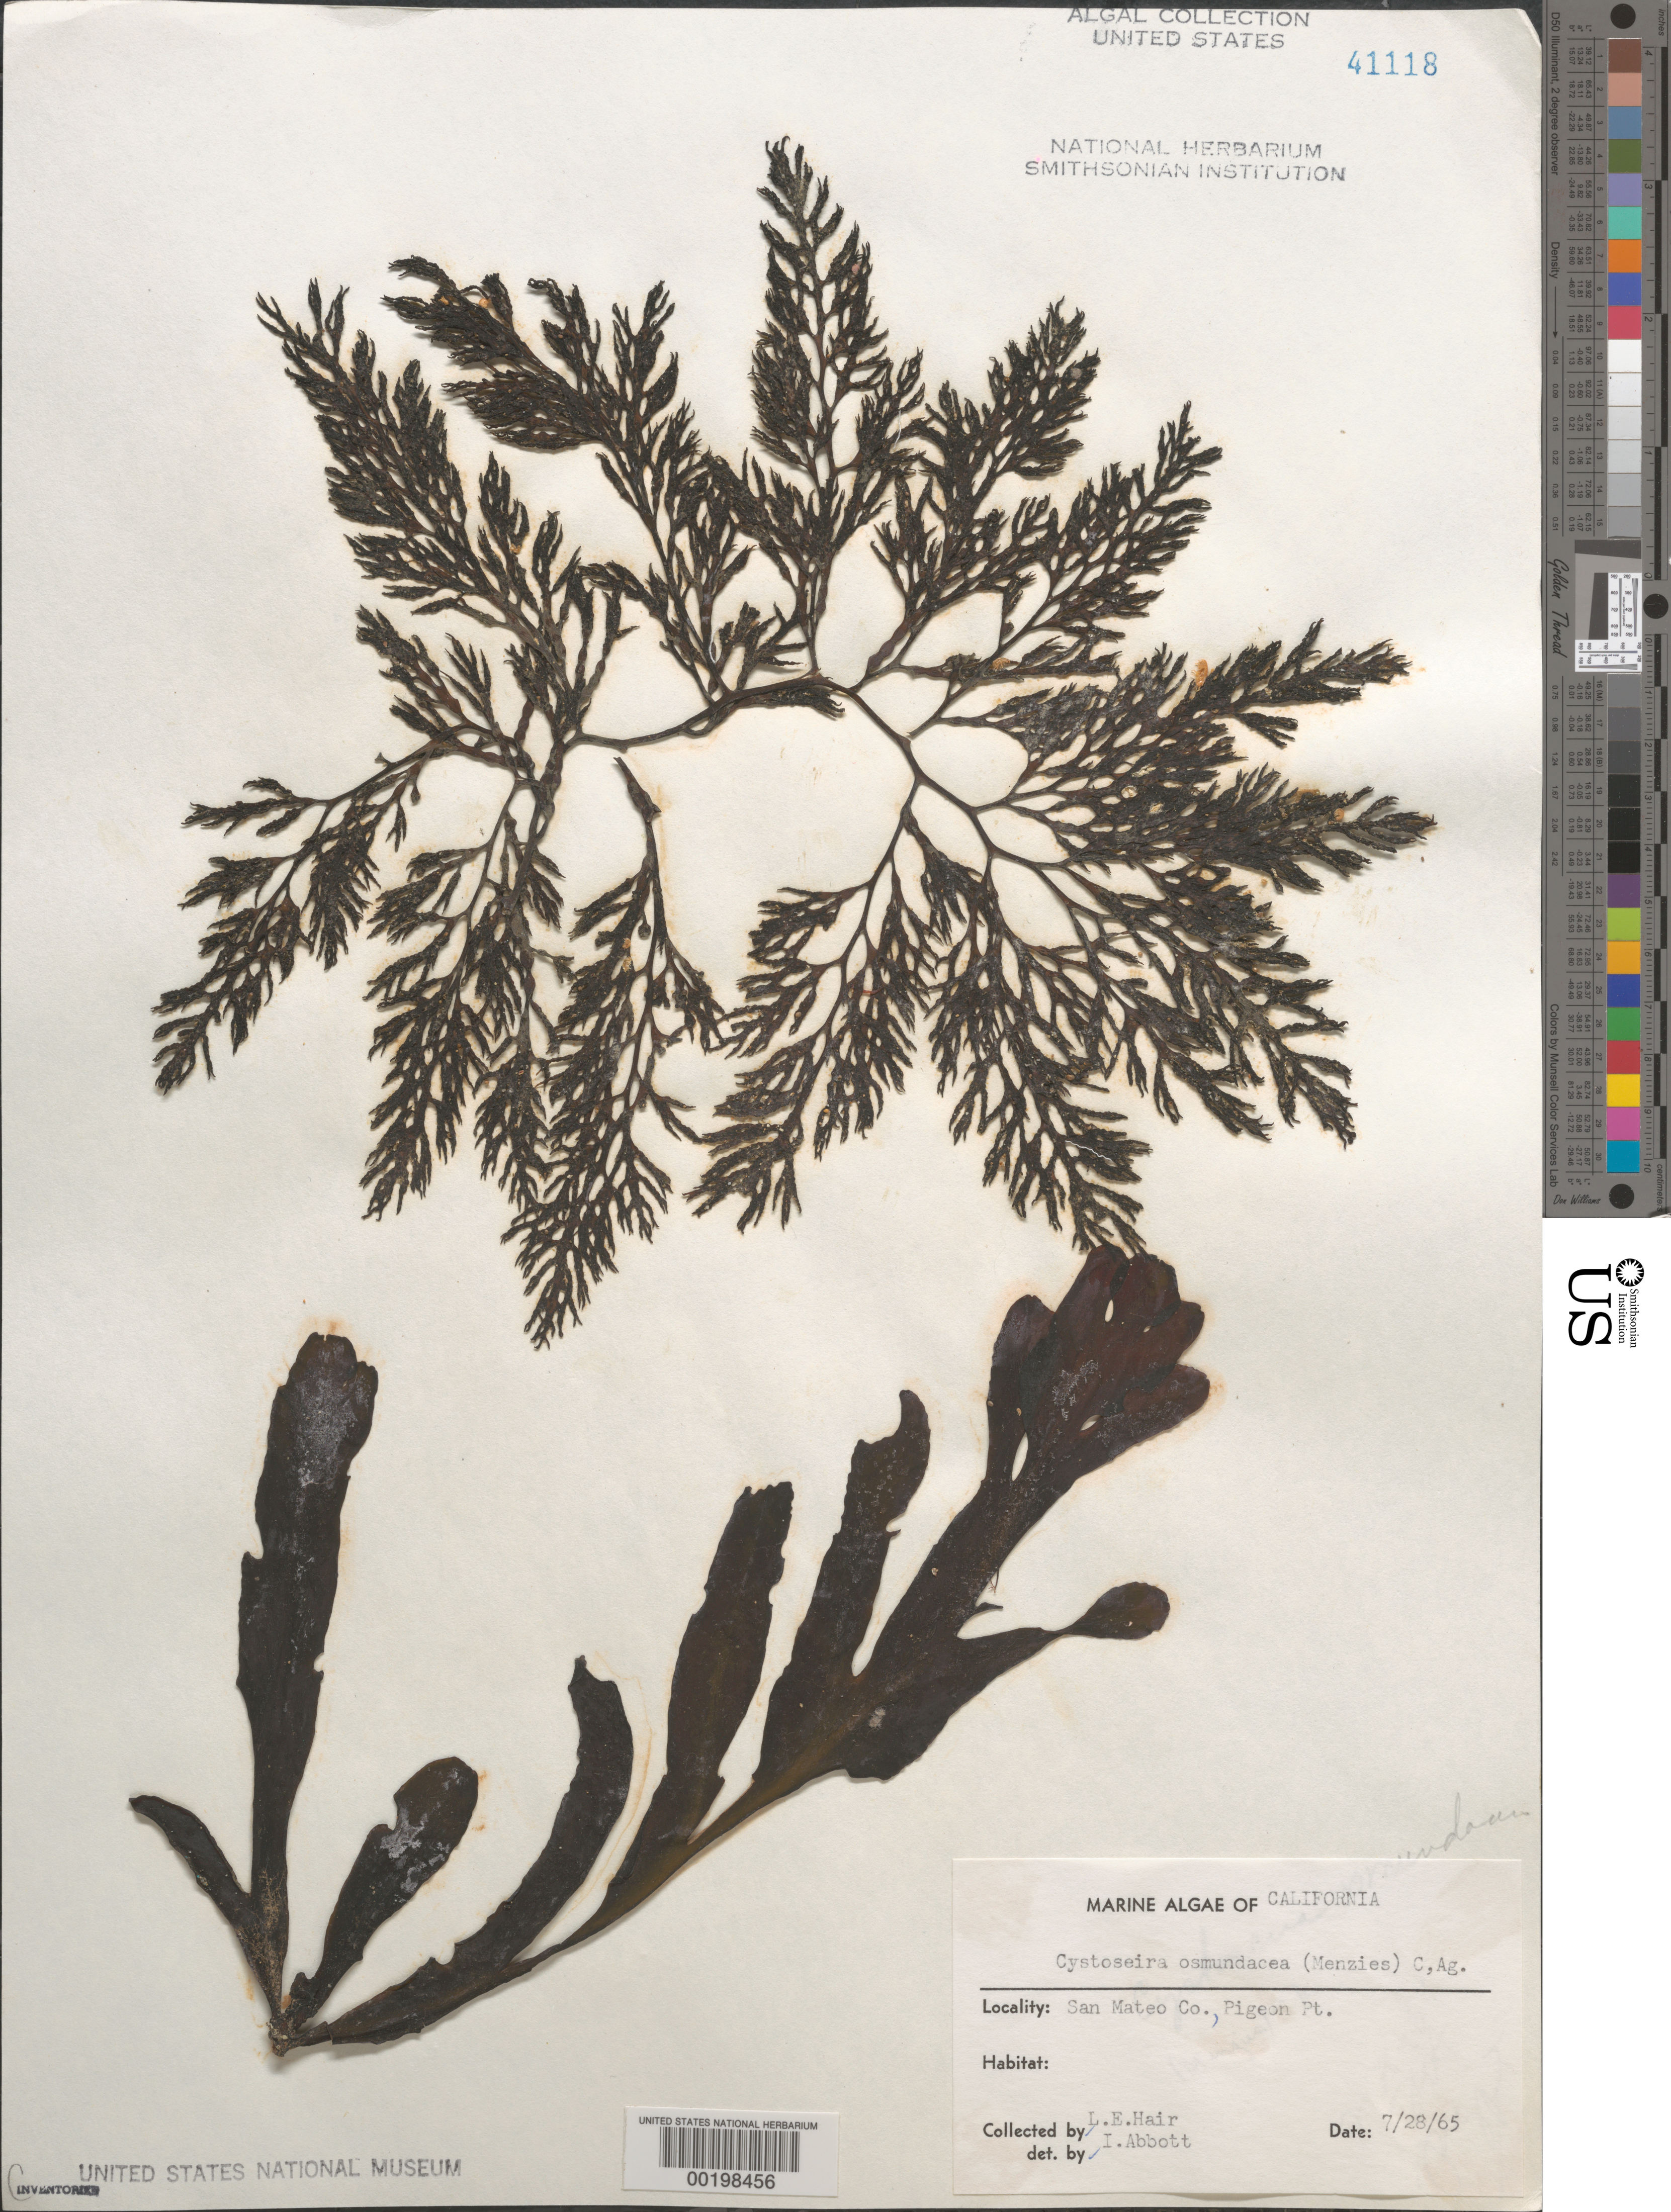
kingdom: Chromista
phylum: Ochrophyta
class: Phaeophyceae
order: Fucales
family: Sargassaceae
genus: Cystoseira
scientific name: Cystoseira osmundacea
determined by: Abbott, Isabella A.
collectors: L. Hair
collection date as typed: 28 Jul 1965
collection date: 1965-07-28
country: United States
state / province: California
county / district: San Mateo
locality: Pigeon Point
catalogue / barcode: US 41118